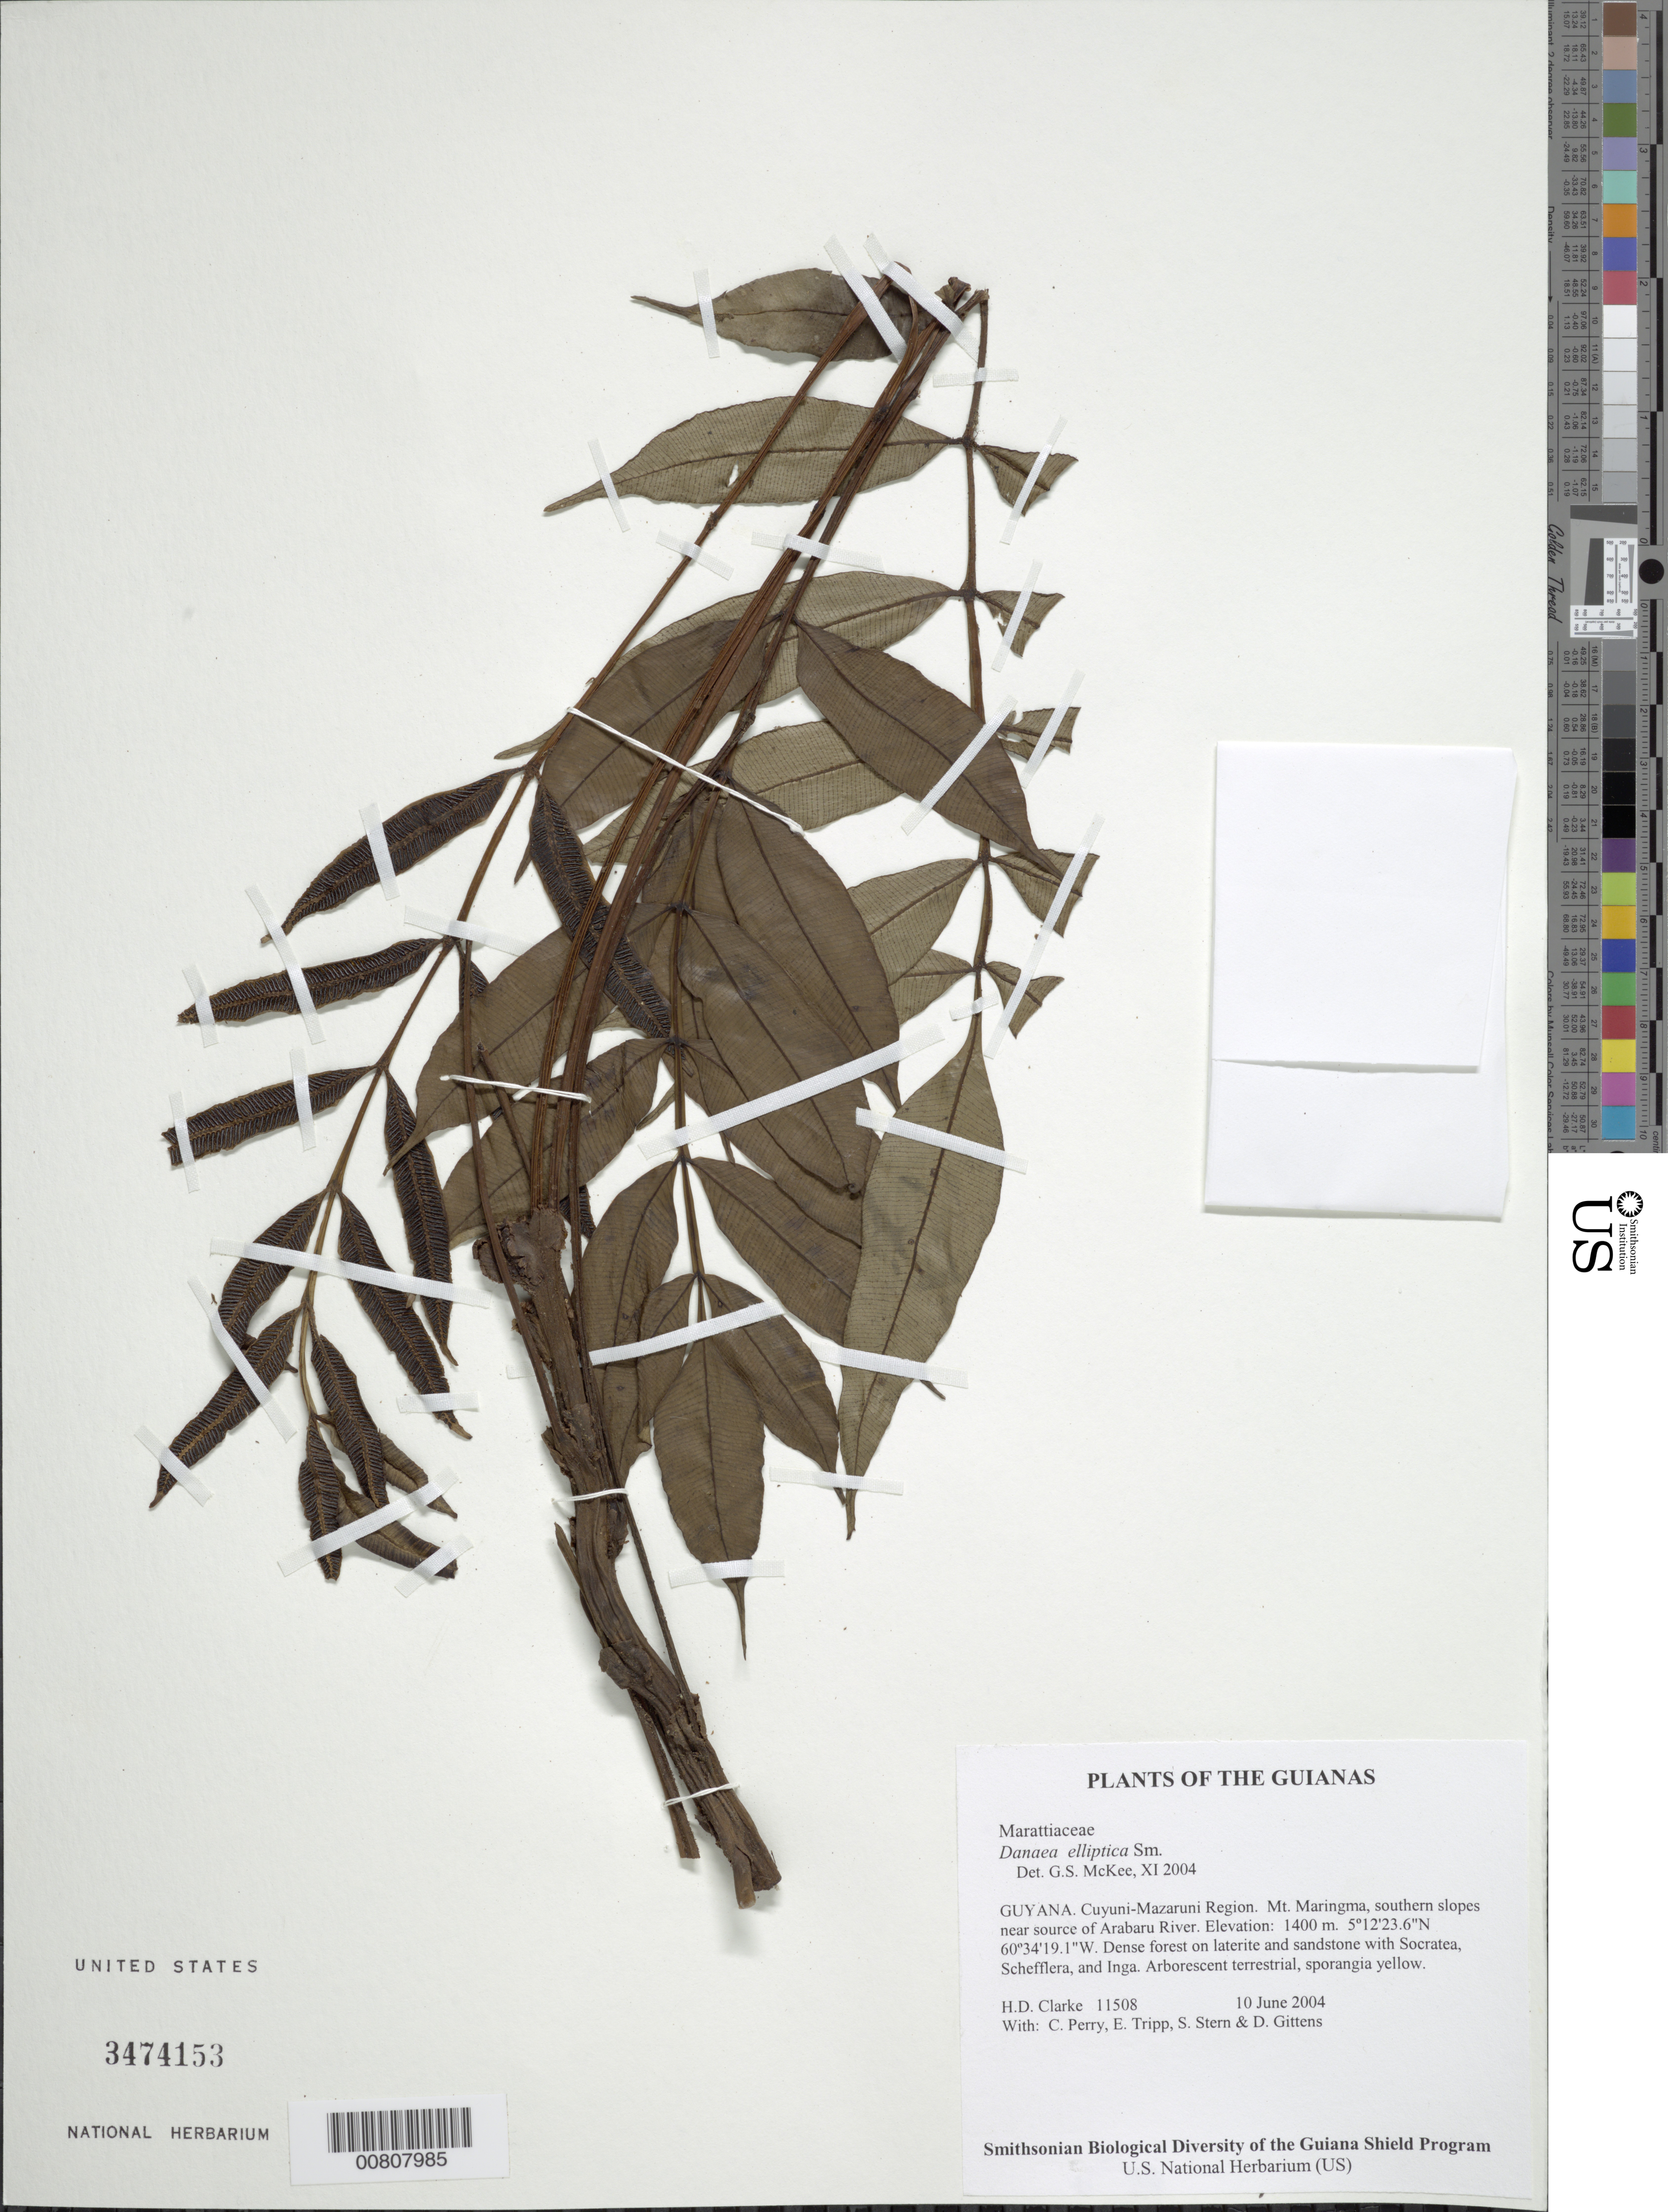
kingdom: Plantae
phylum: Tracheophyta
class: Polypodiopsida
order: Marattiales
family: Marattiaceae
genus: Danaea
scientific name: Danaea elliptica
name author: Sm.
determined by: McKee, G. S., (US), NMNH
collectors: H. D. Clarke, C. Perry, E. Tripp, S. R. Stern & D. Gittens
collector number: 11508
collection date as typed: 10 June 2004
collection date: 2004-06-10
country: Guyana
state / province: Cuyuni-Mazaruni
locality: Mt. Maringma, southern slopes near source of Arabaru River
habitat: Dense forest on laterite and sandstone with Socratea, Schefflera, and Inga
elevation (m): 1400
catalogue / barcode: US 3474153